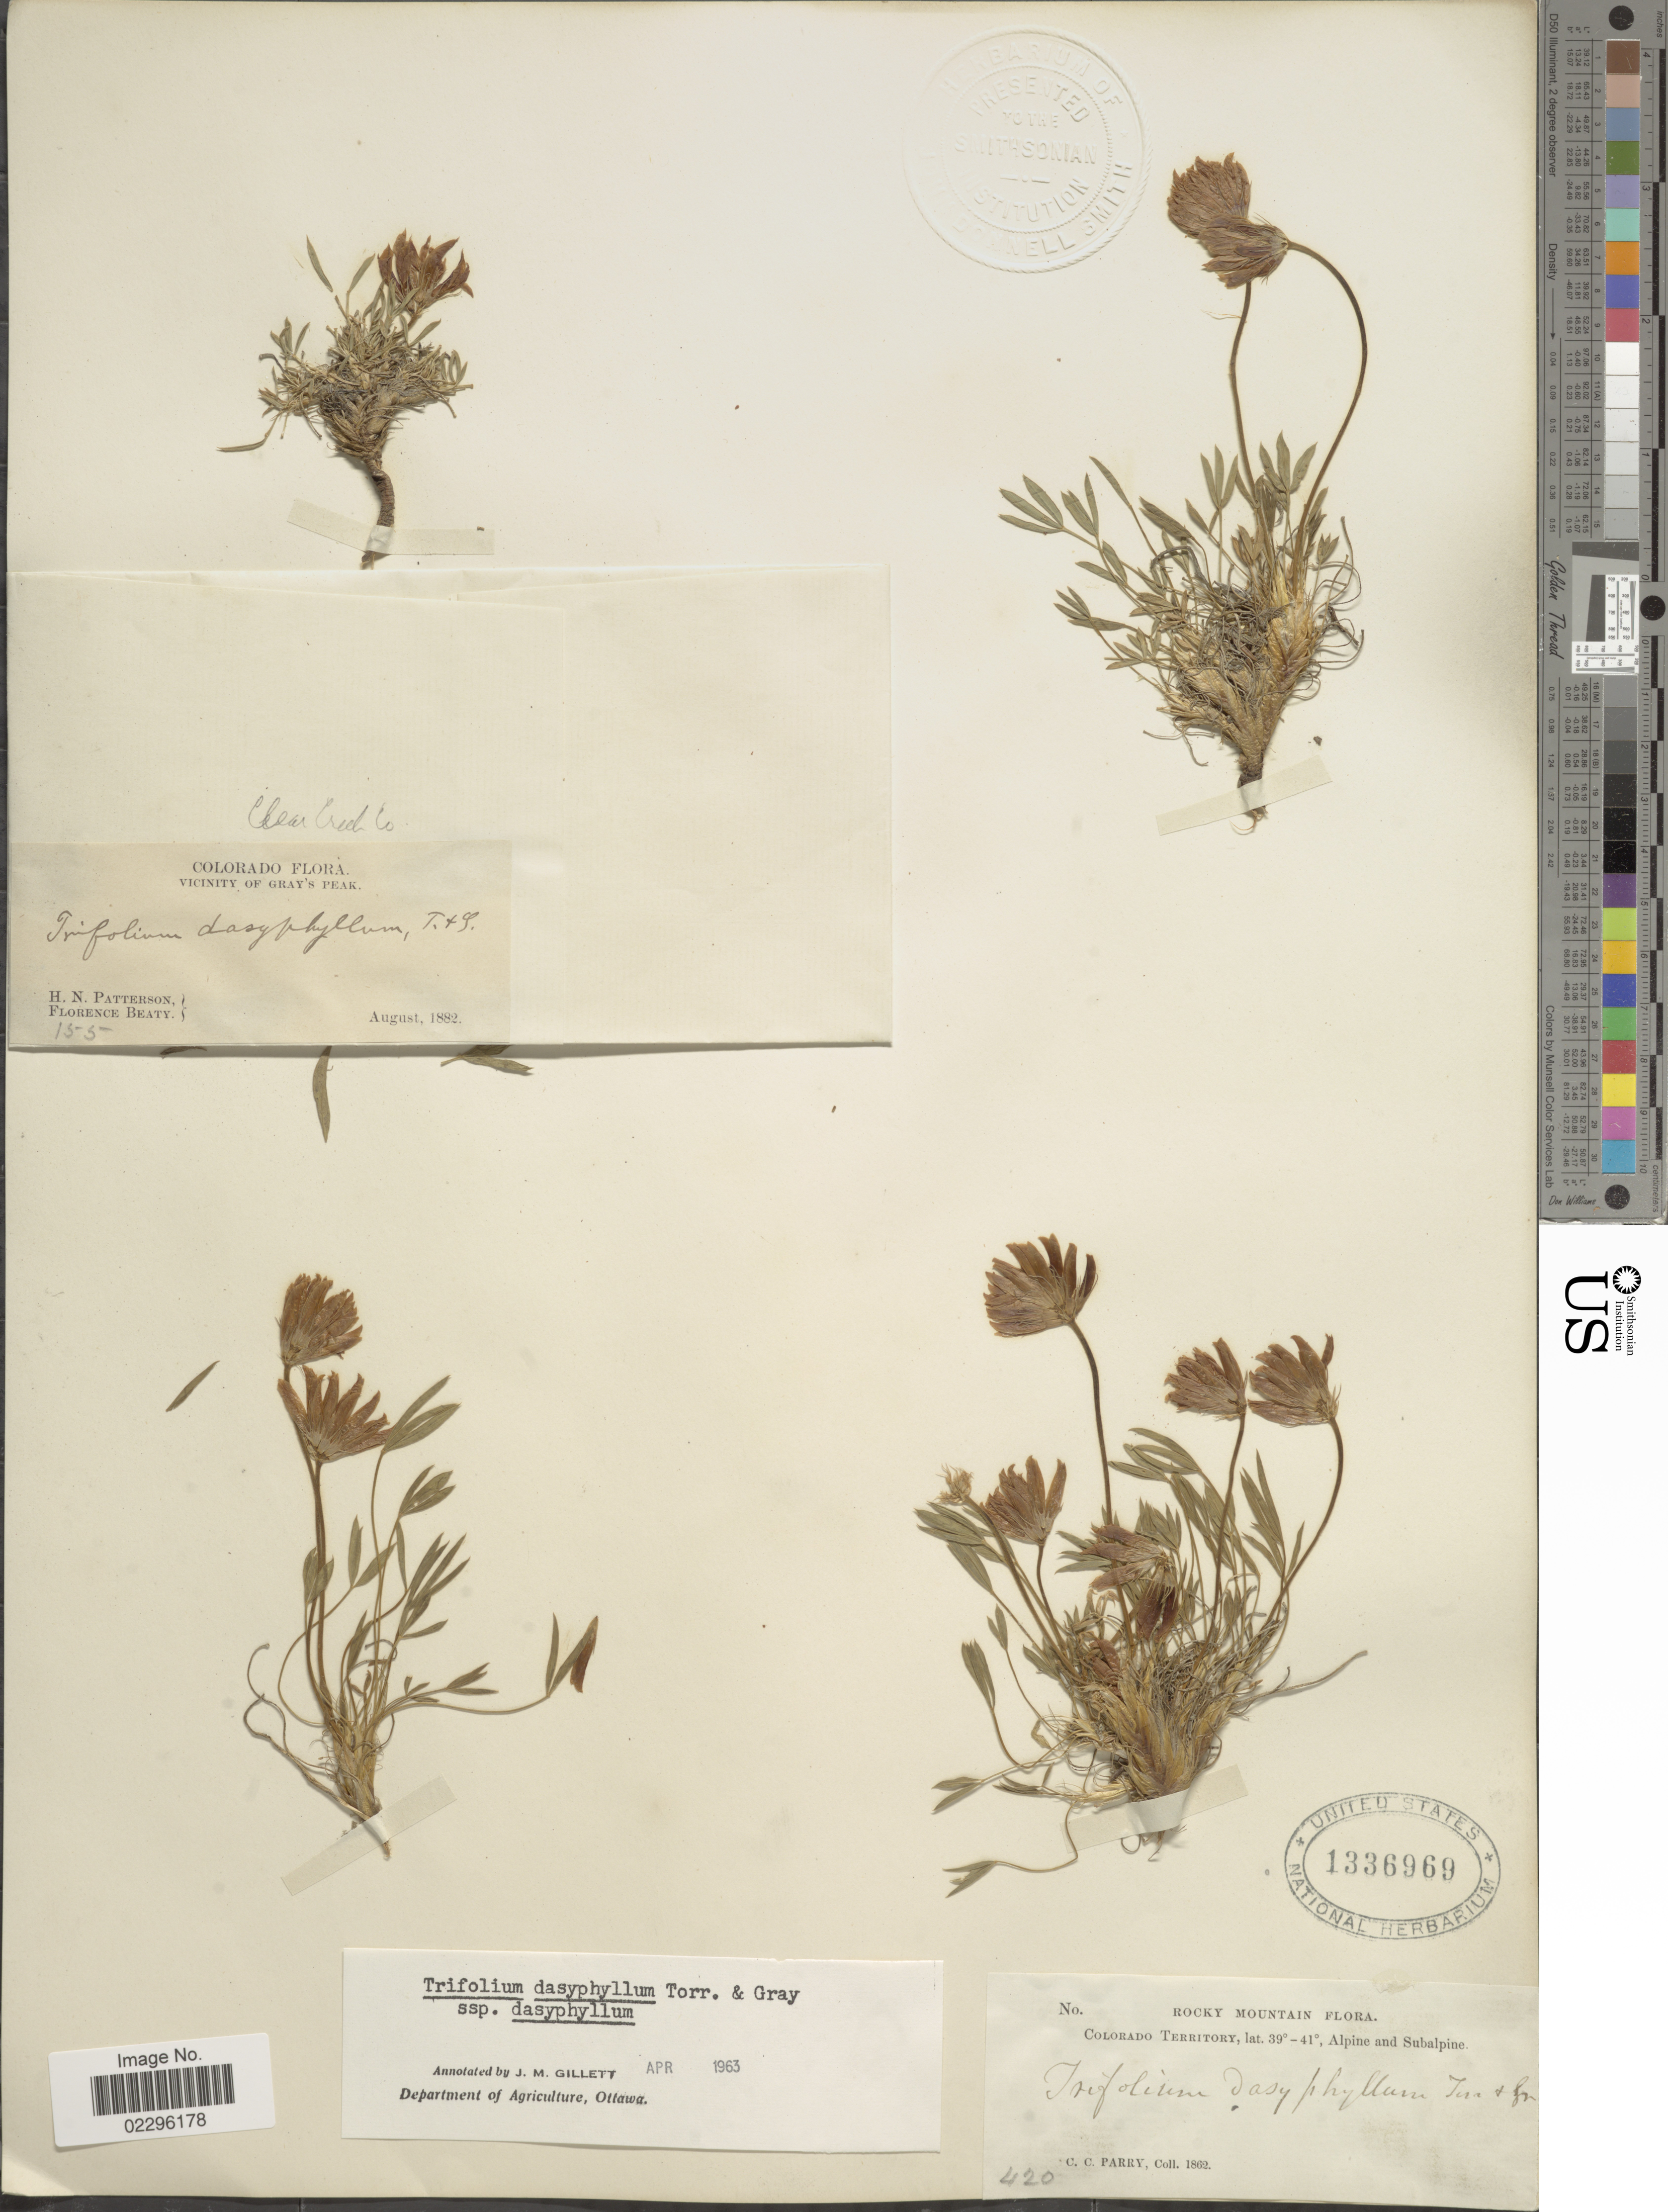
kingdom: Plantae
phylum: Tracheophyta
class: Magnoliopsida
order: Fabales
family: Fabaceae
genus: Trifolium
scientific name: Trifolium dasyphyllum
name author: Torr. & A. Gray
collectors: H. N. Patterson & F. Beaty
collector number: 155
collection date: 1882-08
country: United States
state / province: Colorado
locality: Vicinity of Gray's Peak, Clear Creek Co.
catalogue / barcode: US 1336969-2